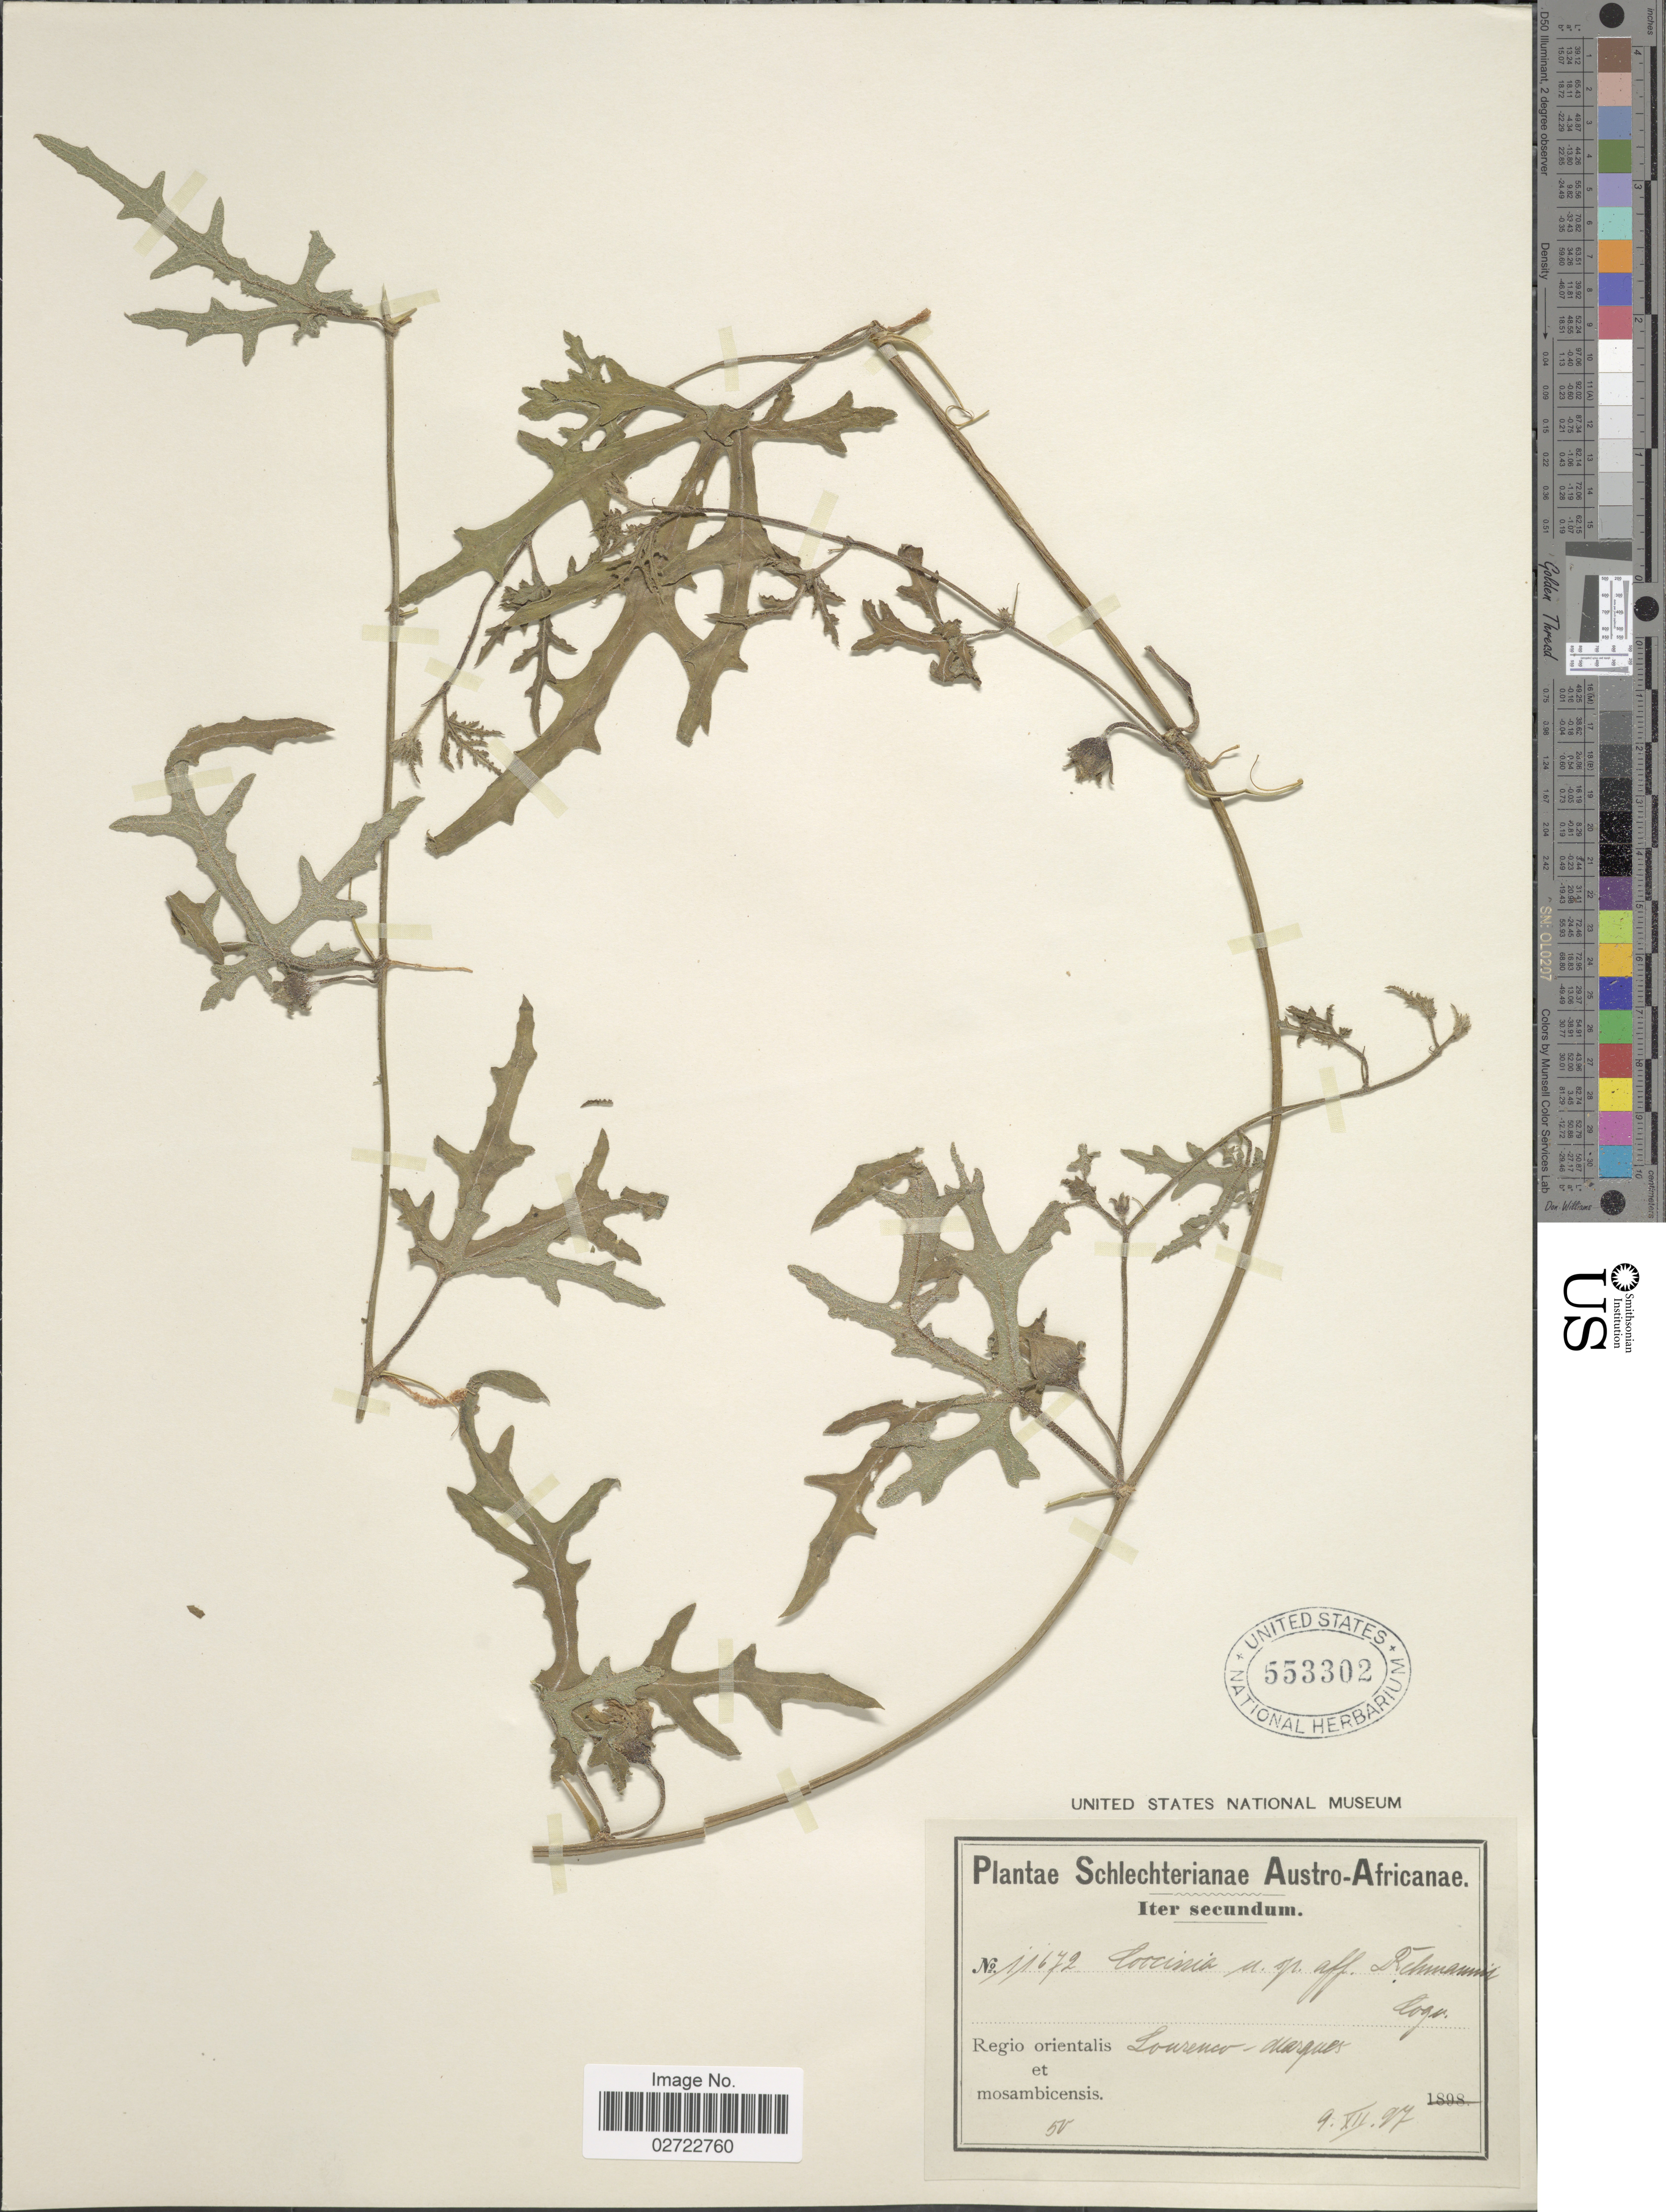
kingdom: Plantae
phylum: Tracheophyta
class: Magnoliopsida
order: Cucurbitales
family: Cucurbitaceae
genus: Coccinia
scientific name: Coccinia sp.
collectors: Schlechter, --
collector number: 11672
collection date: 1897-12-09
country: Mozambique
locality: Austro-Africanae. Regio orientalis et mosambicensis. Lourenco-Marques.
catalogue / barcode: US 553302